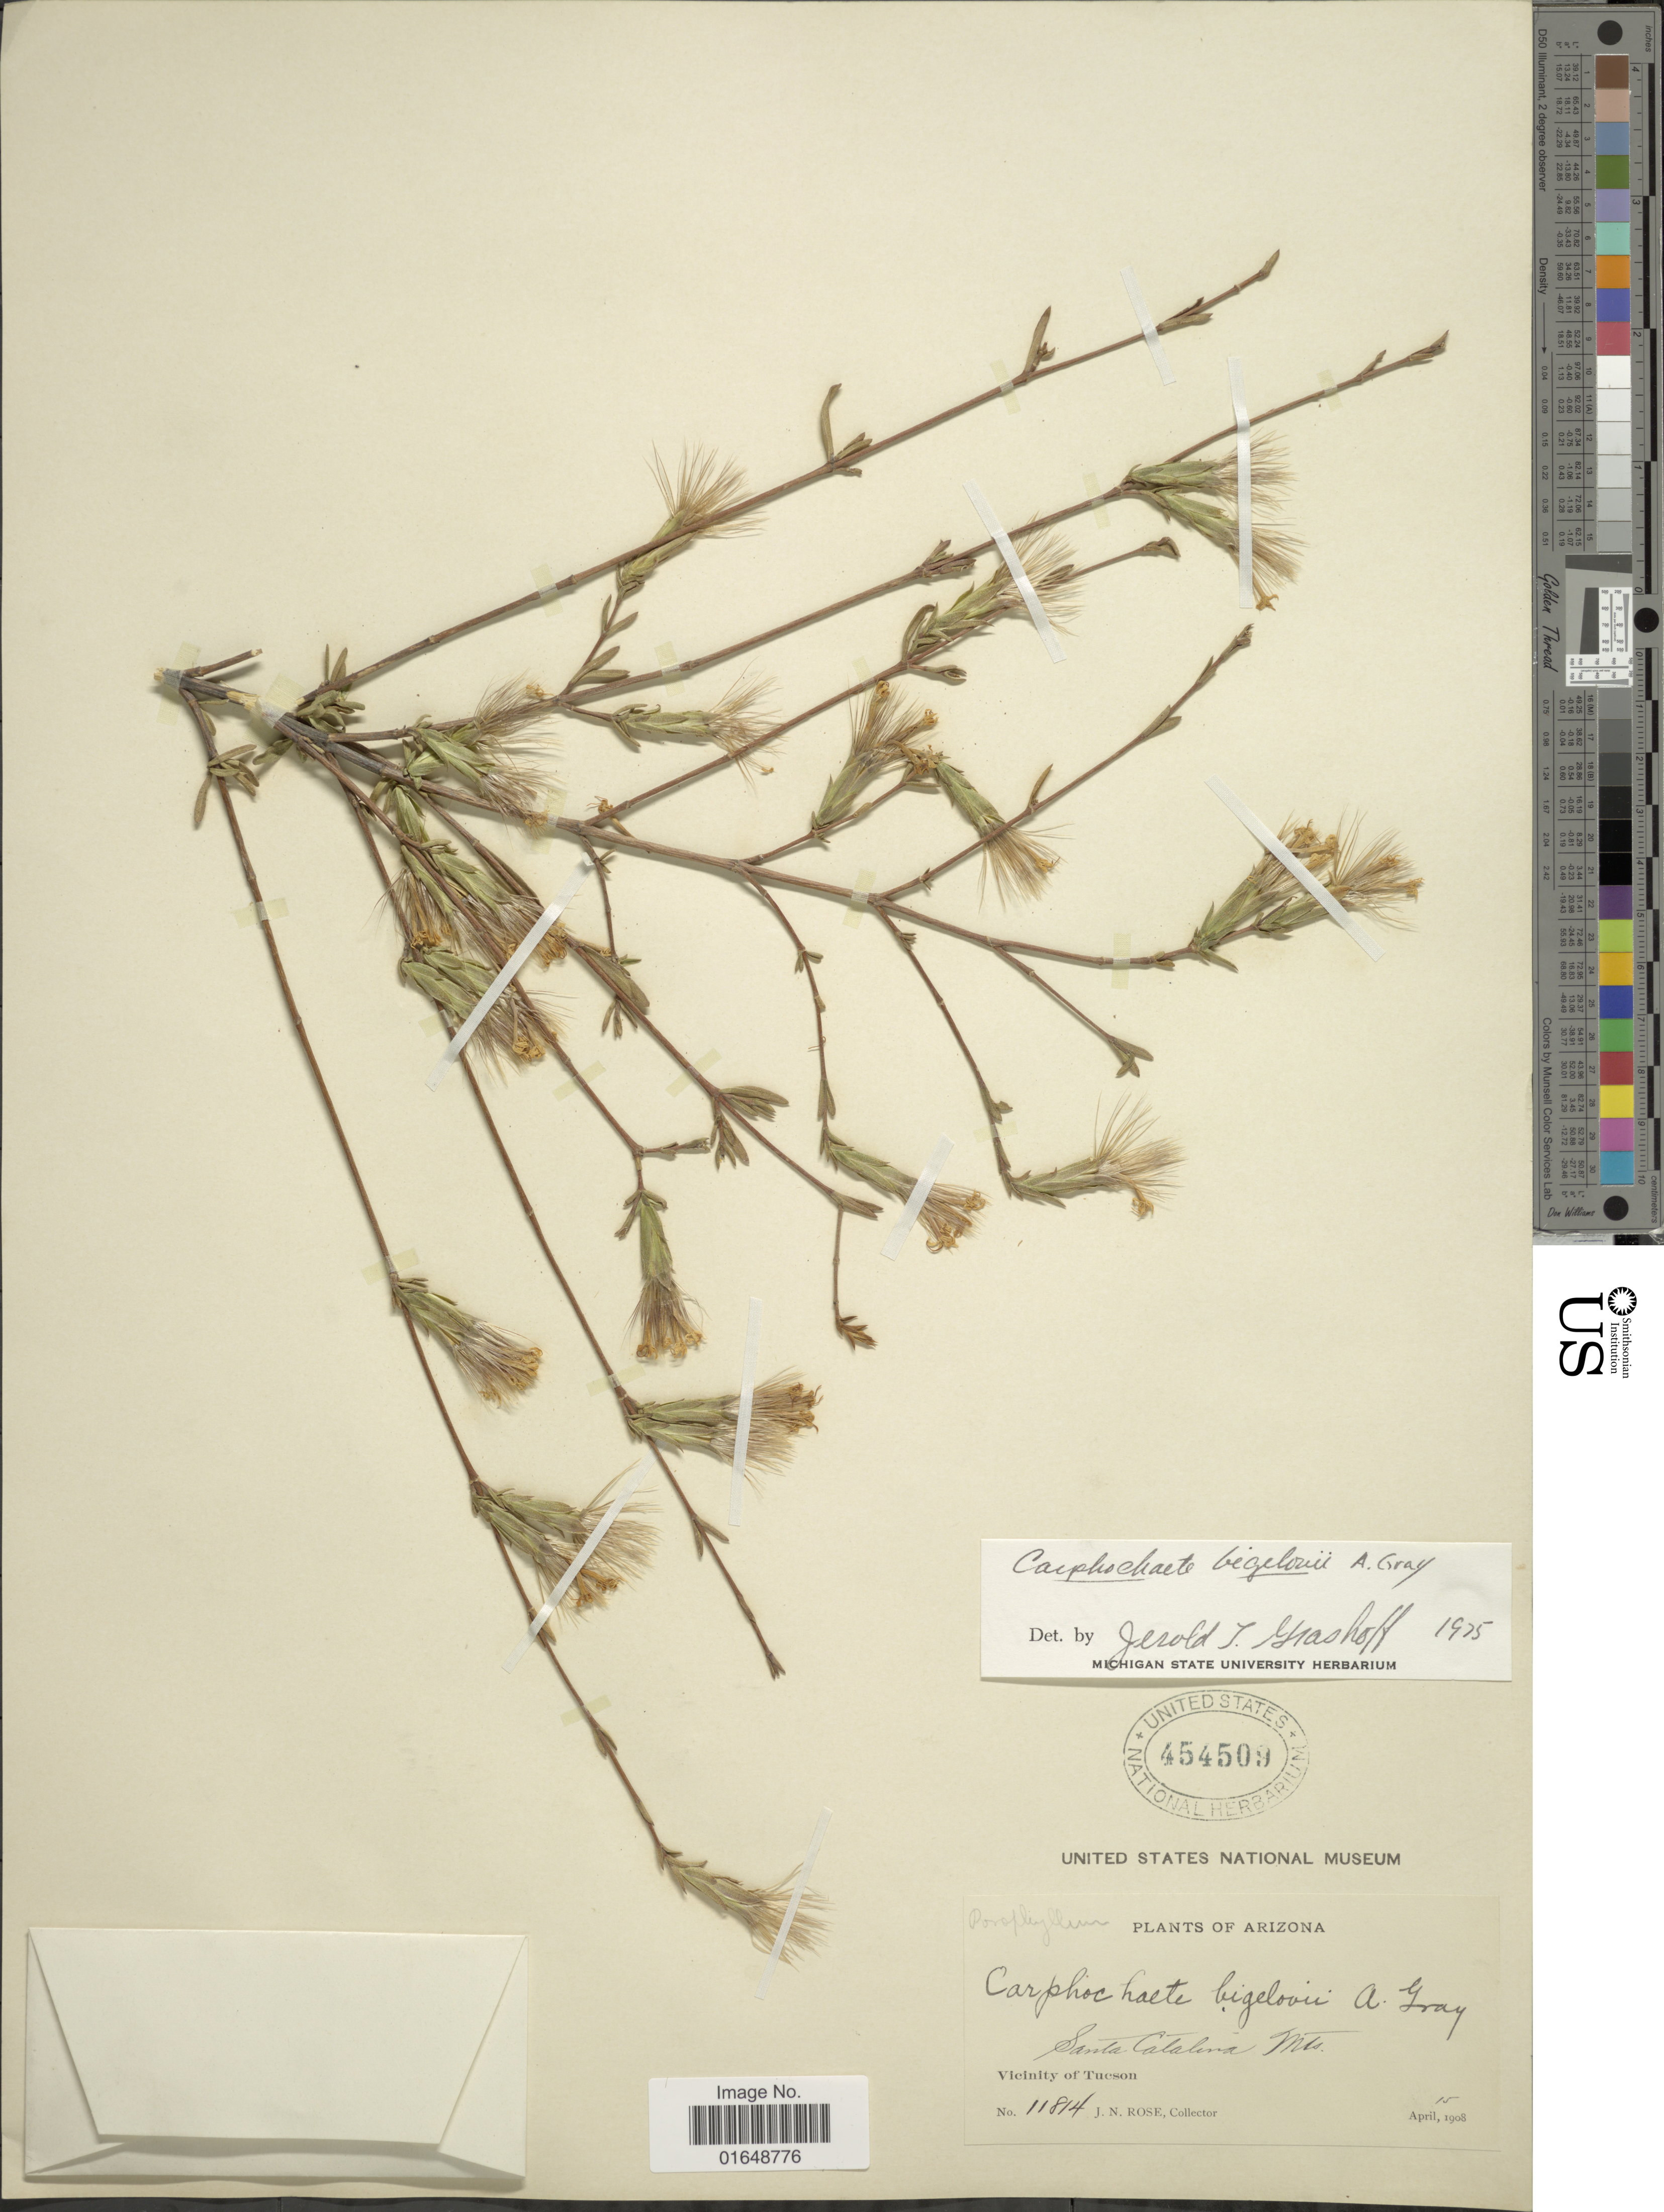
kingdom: Plantae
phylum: Tracheophyta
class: Magnoliopsida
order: Asterales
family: Asteraceae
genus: Carphochaete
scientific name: Carphochaete bigelovii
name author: A. Gray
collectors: J. N. Rose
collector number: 11814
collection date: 1908-04-15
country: United States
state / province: Arizona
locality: Santa Catalina Mts, vicinity of Tucson.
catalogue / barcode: US 454509